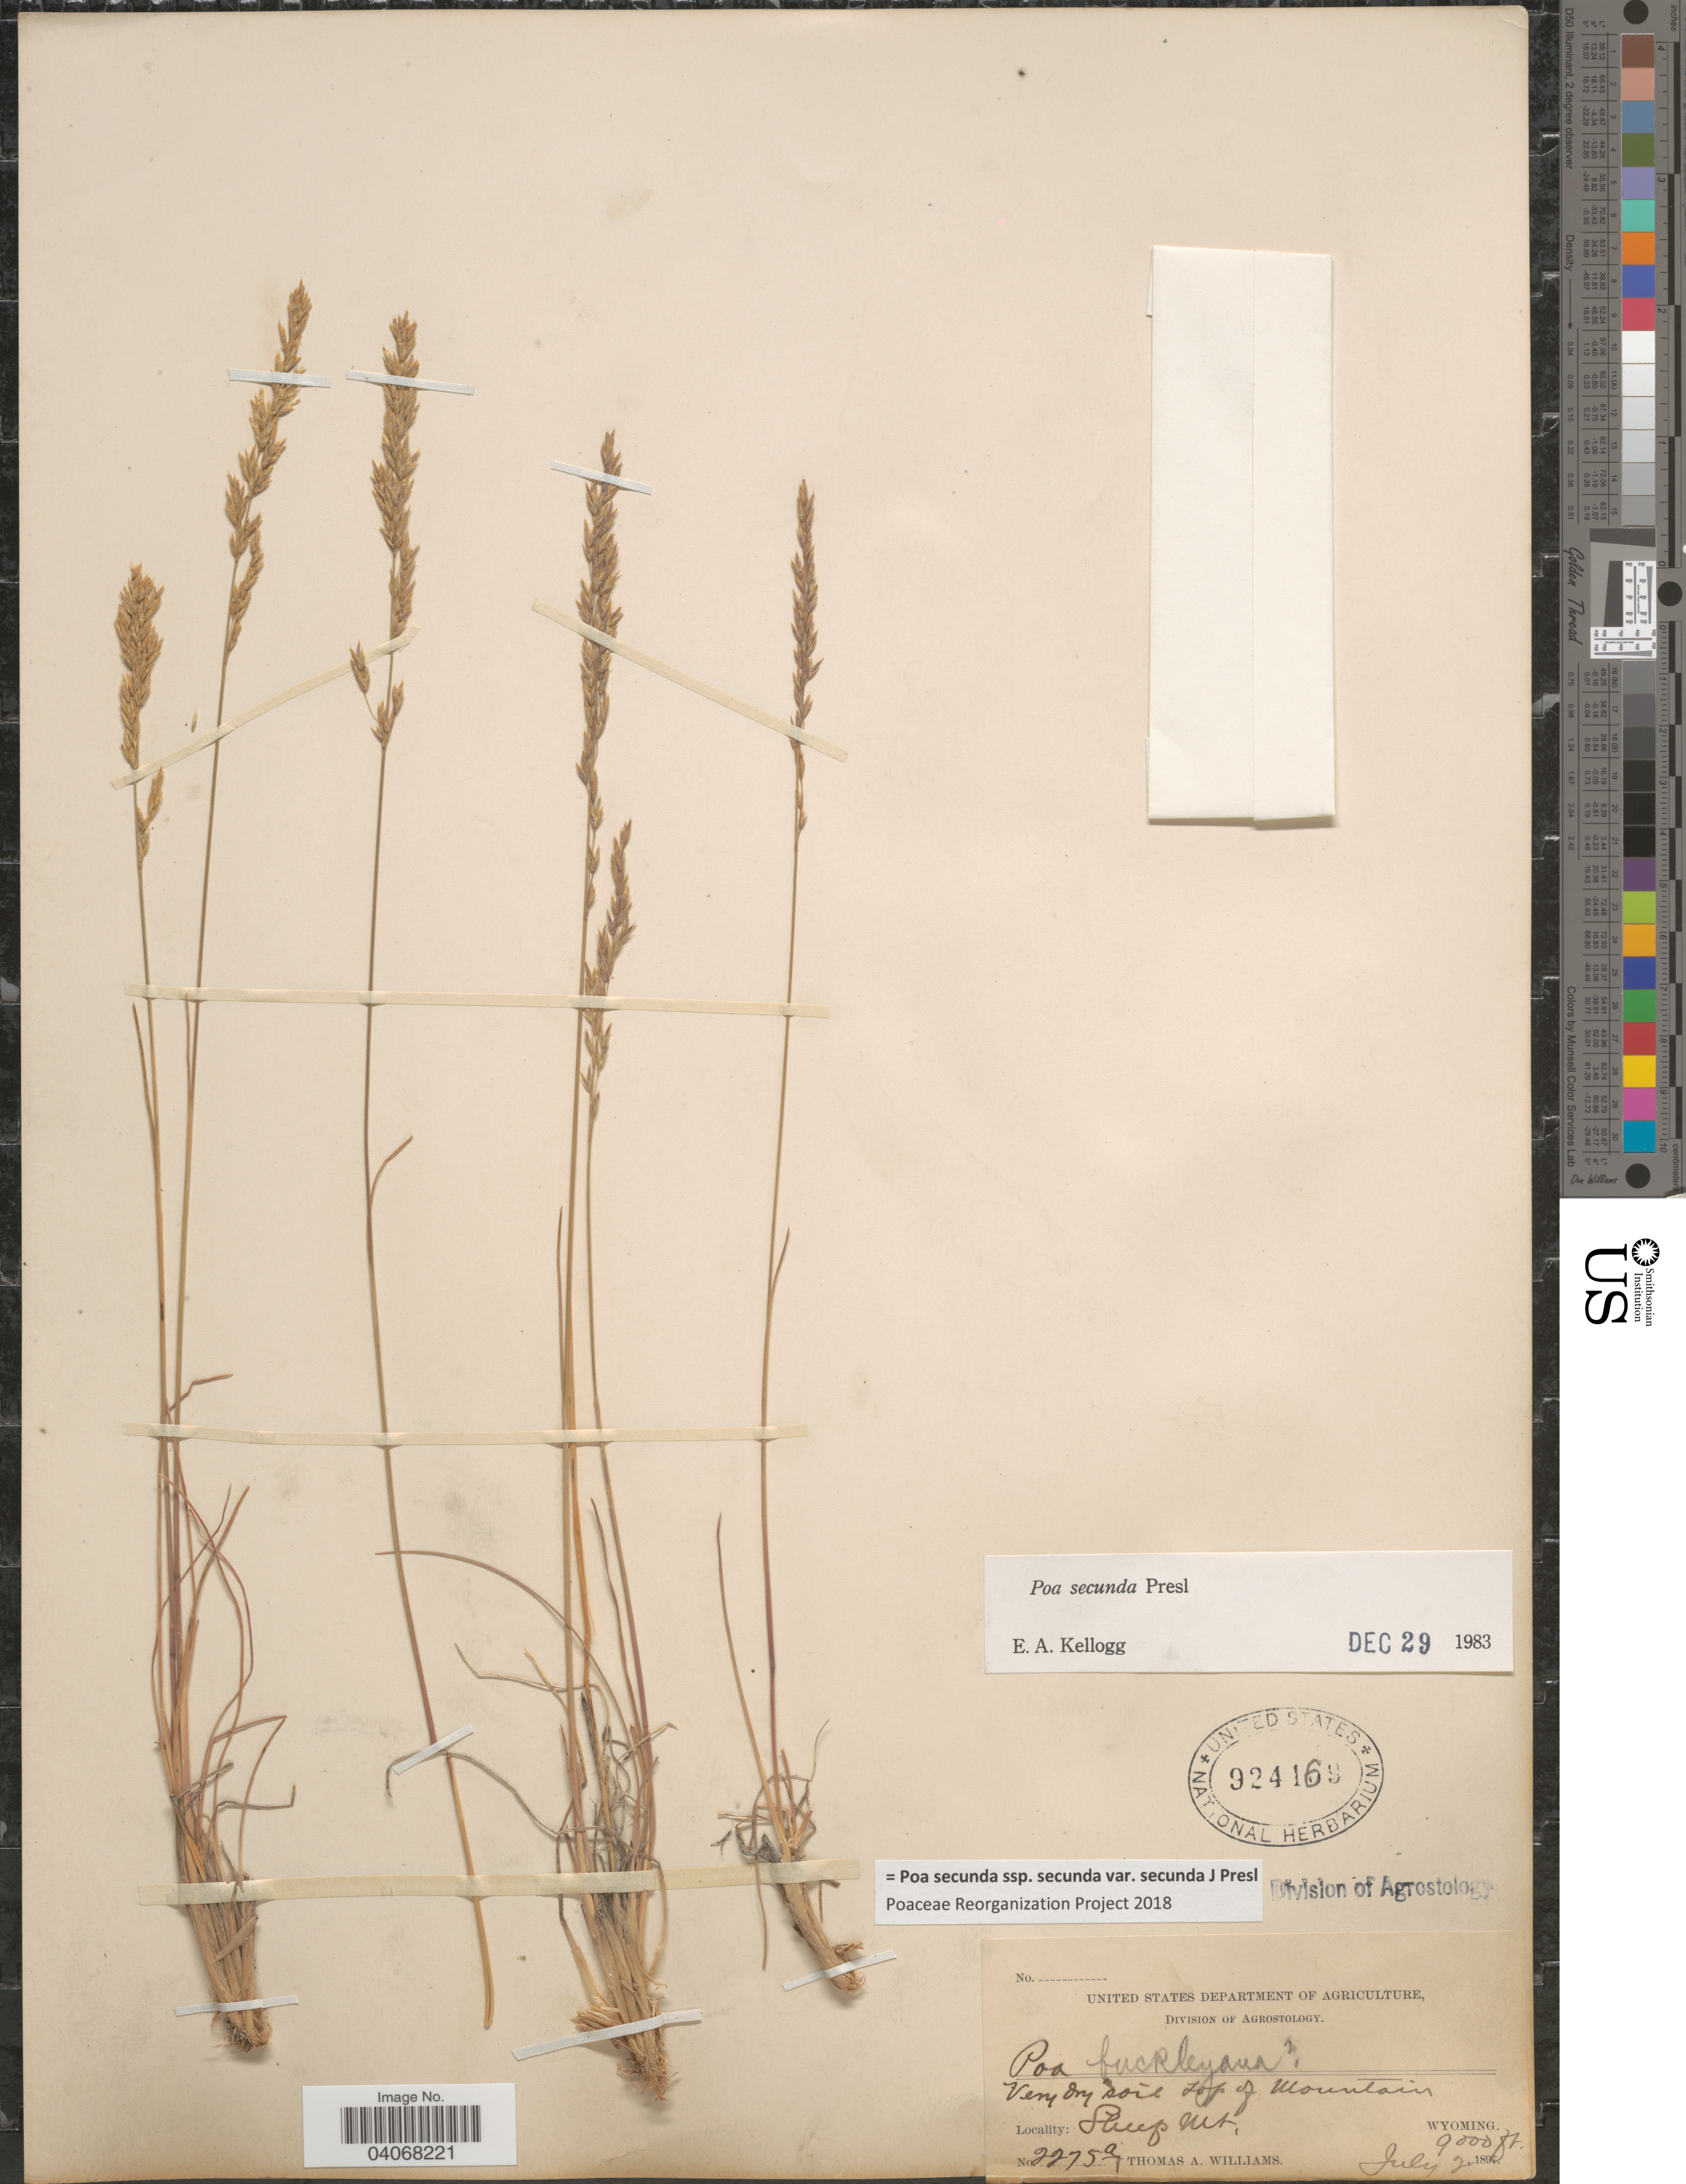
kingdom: Plantae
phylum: Tracheophyta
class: Liliopsida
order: Poales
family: Poaceae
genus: Poa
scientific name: Poa secunda subsp. secunda var. secunda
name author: J. Presl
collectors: T. A. Williams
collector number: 2275a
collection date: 1897-07-02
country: United States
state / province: Wyoming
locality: Top of Mountain. Sheep Mt.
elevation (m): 2743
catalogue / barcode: US 924169